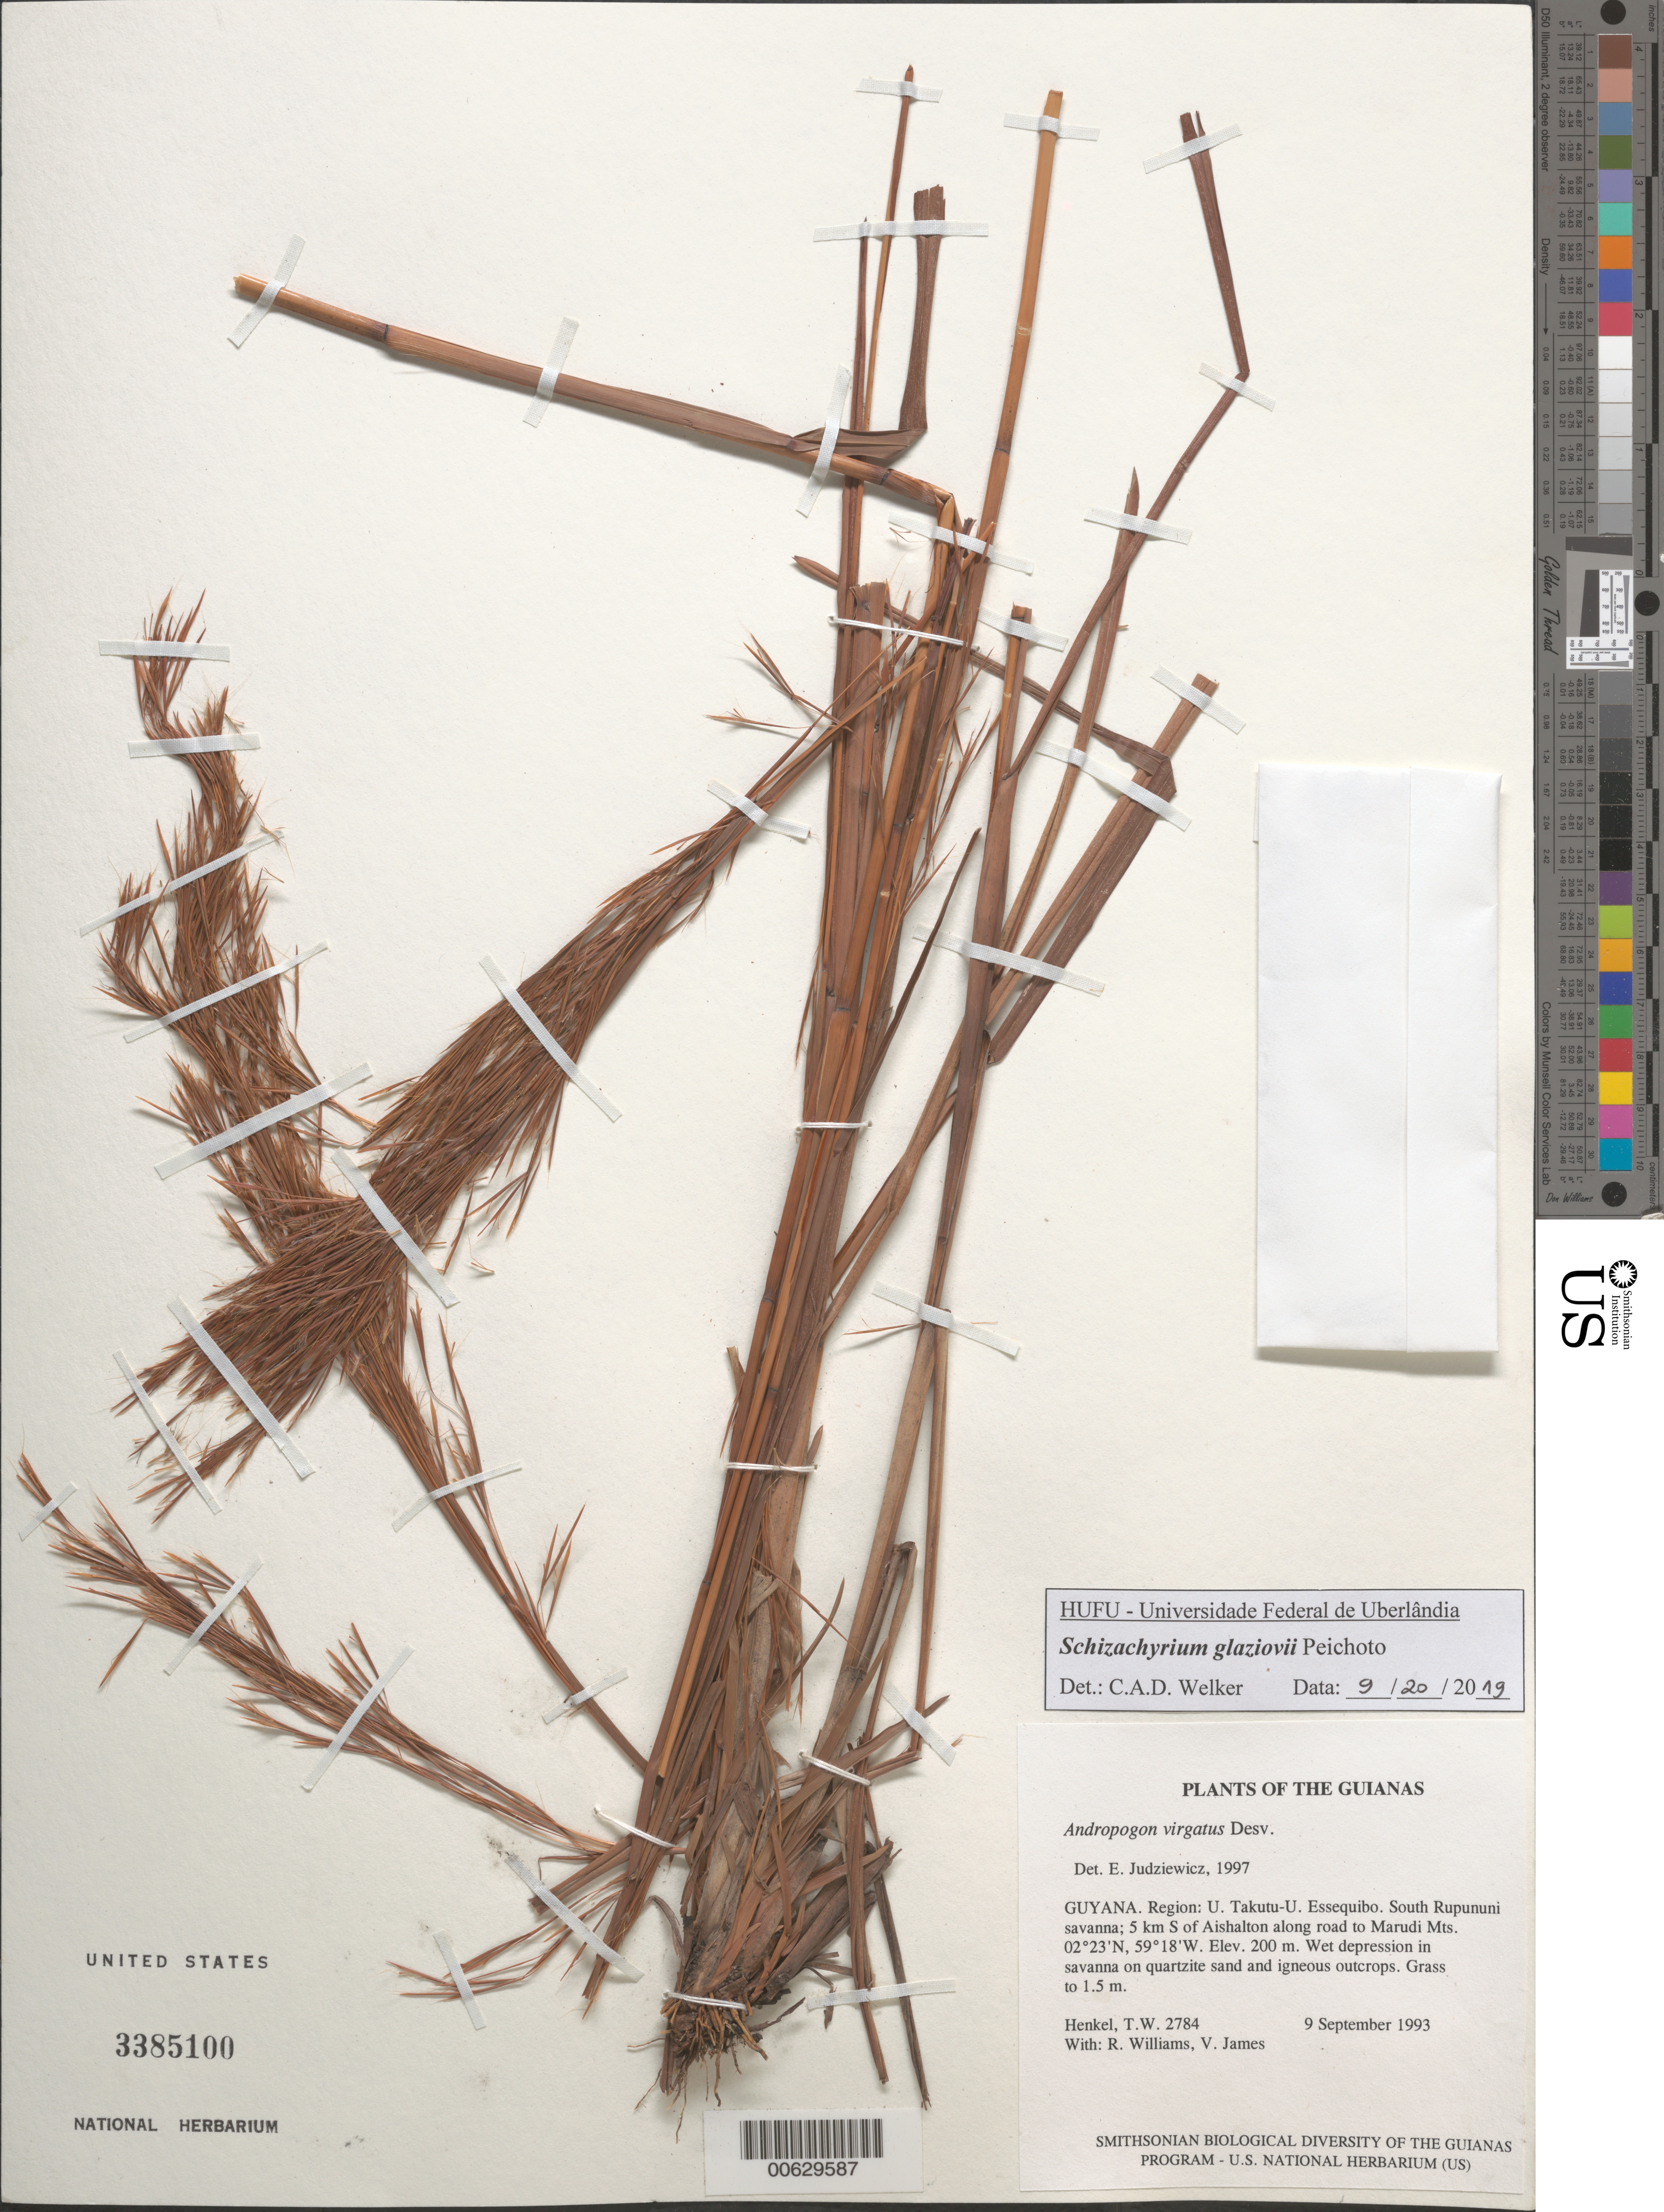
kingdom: Plantae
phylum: Tracheophyta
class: Liliopsida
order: Poales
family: Poaceae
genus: Andropogon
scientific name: Andropogon virgatus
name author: Desv. ex Ham.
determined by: Judziewicz, E. J.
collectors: T. Henkel, R. Williams & V. James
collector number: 2784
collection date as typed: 9 September 1993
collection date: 1993-09-09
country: Guyana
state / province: U. Takutu-U. Essequibo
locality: South Rupununi savanna; 5 km S of Aishalton along road to Marudi Mts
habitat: Wet depression in savanna on quartzite sand and igneous outcrops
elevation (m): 200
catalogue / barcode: US 3385100